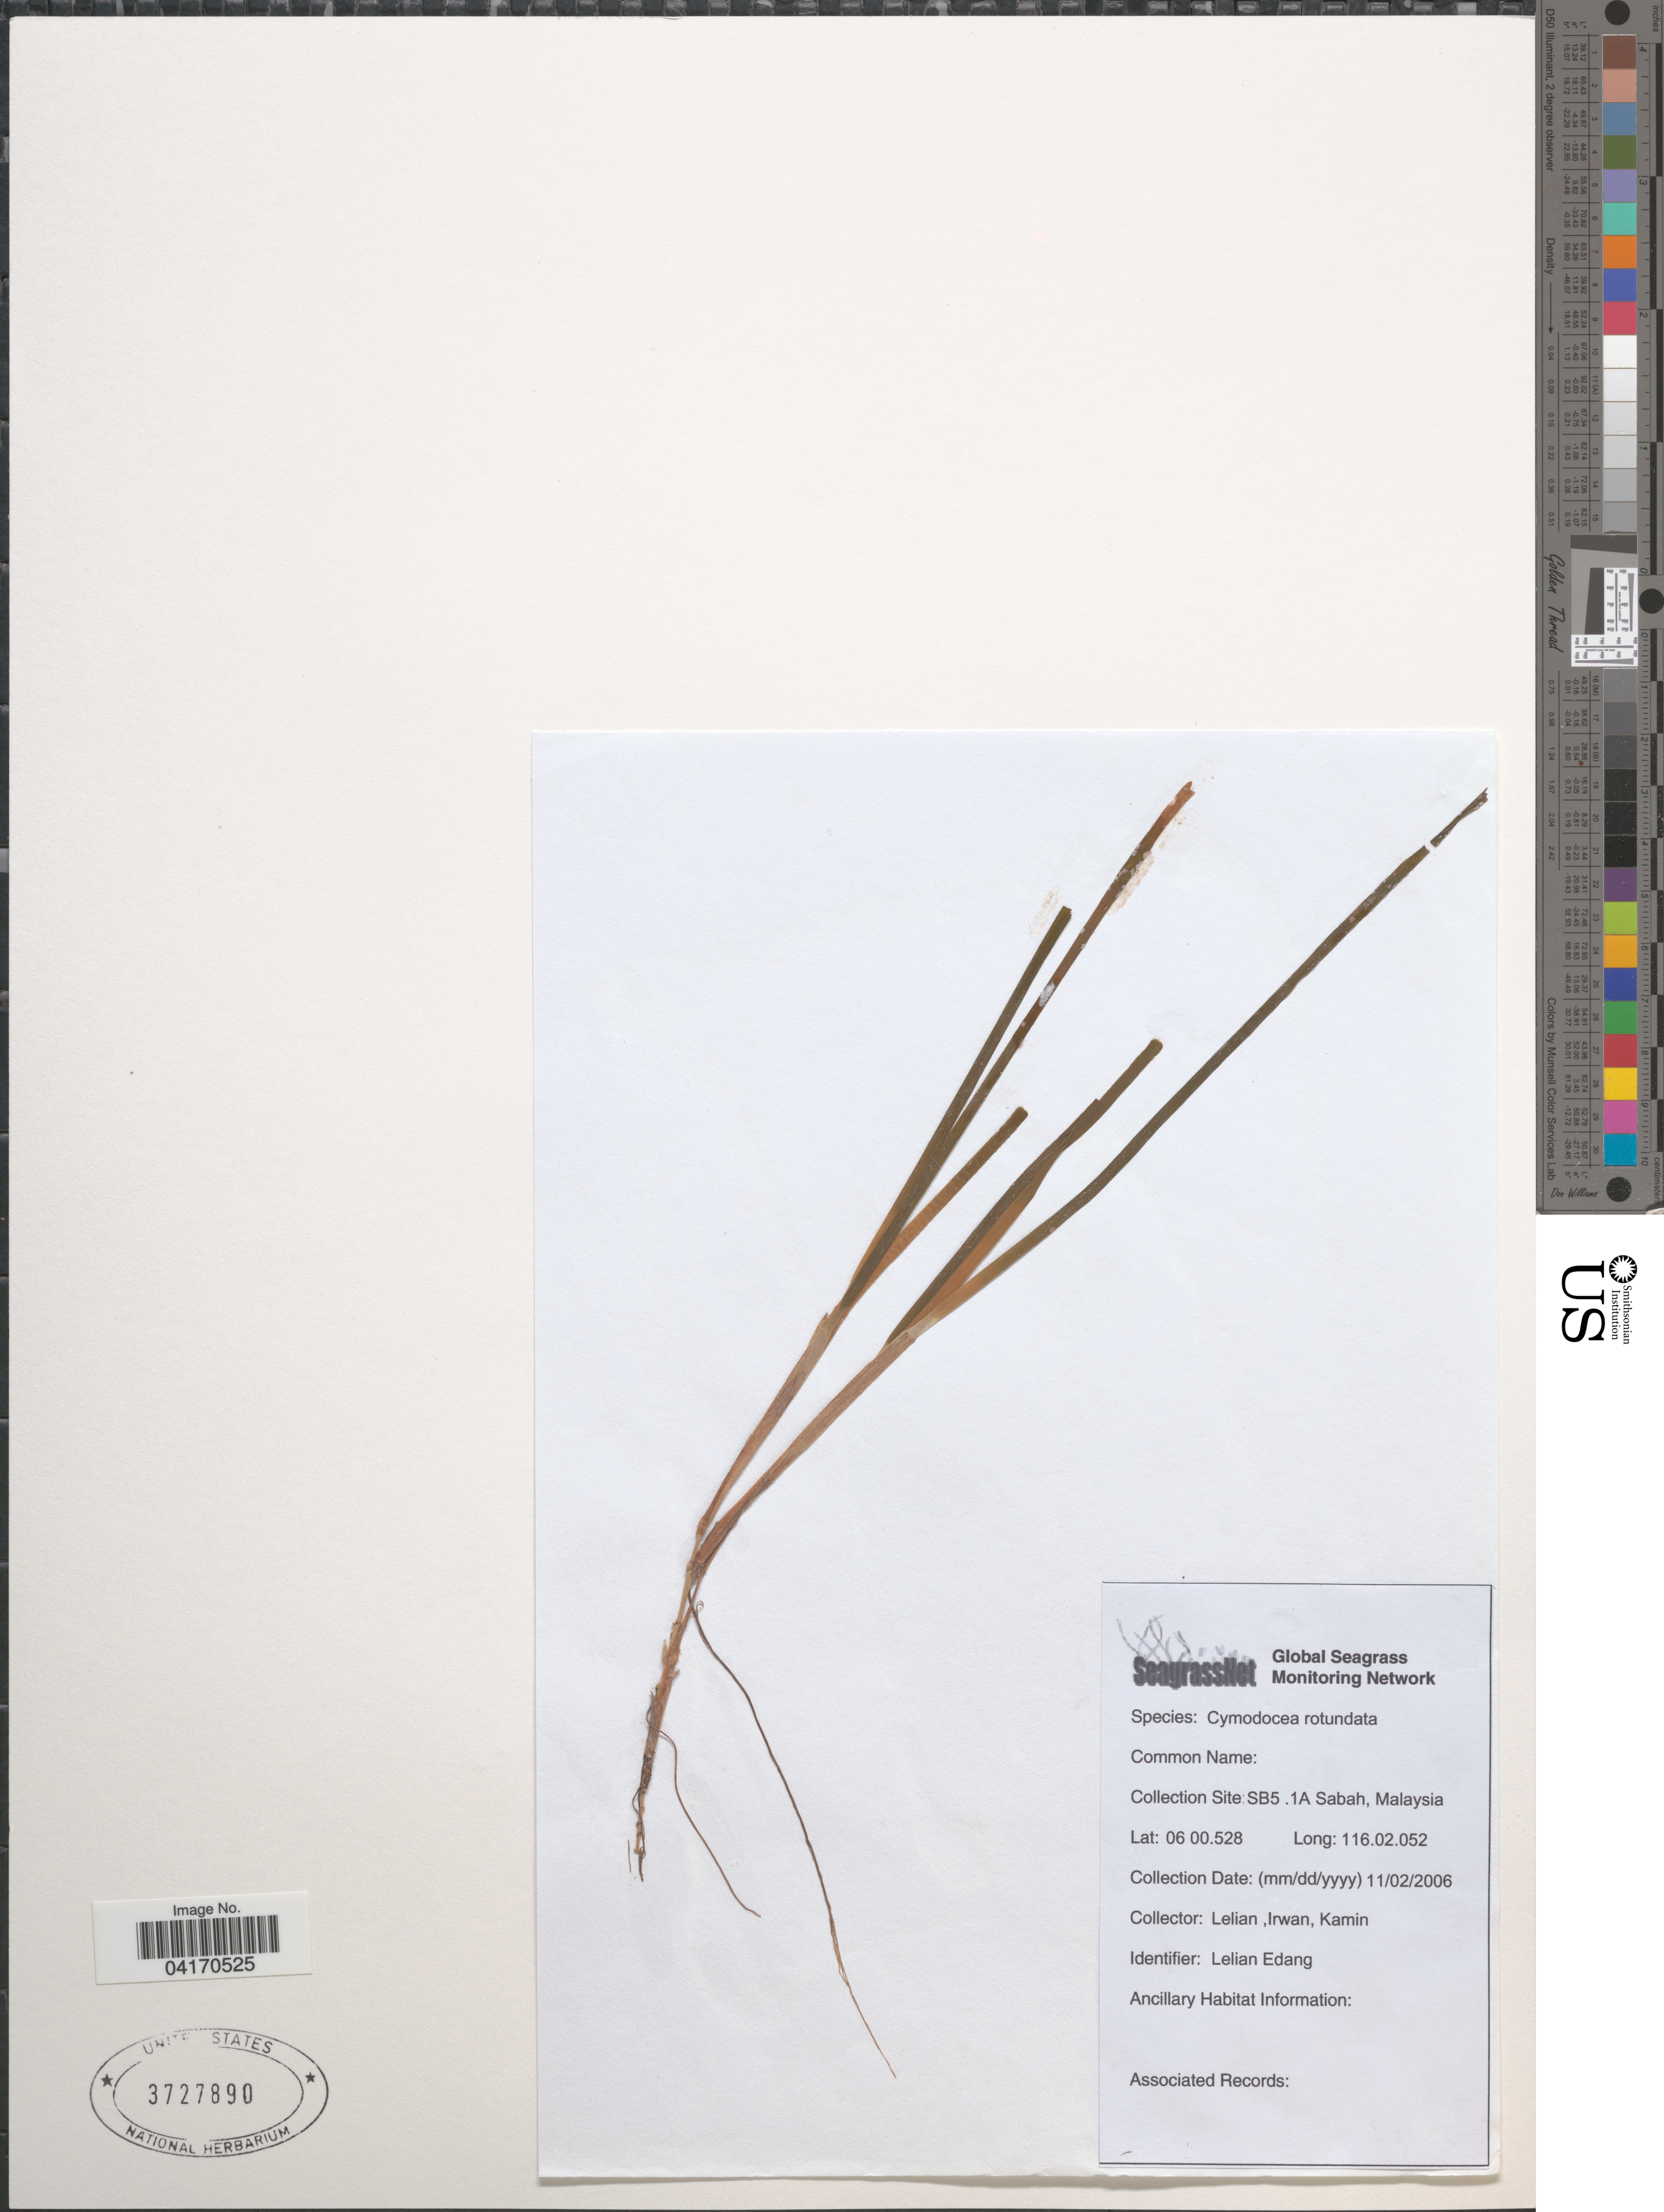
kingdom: Plantae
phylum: Tracheophyta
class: Liliopsida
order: Alismatales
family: Cymodoceaceae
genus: Cymodocea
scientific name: Cymodocea rotundata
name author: Asch. & Schweinf.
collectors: Lelian, Irwan & Kamin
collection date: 2006-02-11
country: Malaysia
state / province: Sabah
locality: Collection Site: SB5 .1A.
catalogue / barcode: US 3727890